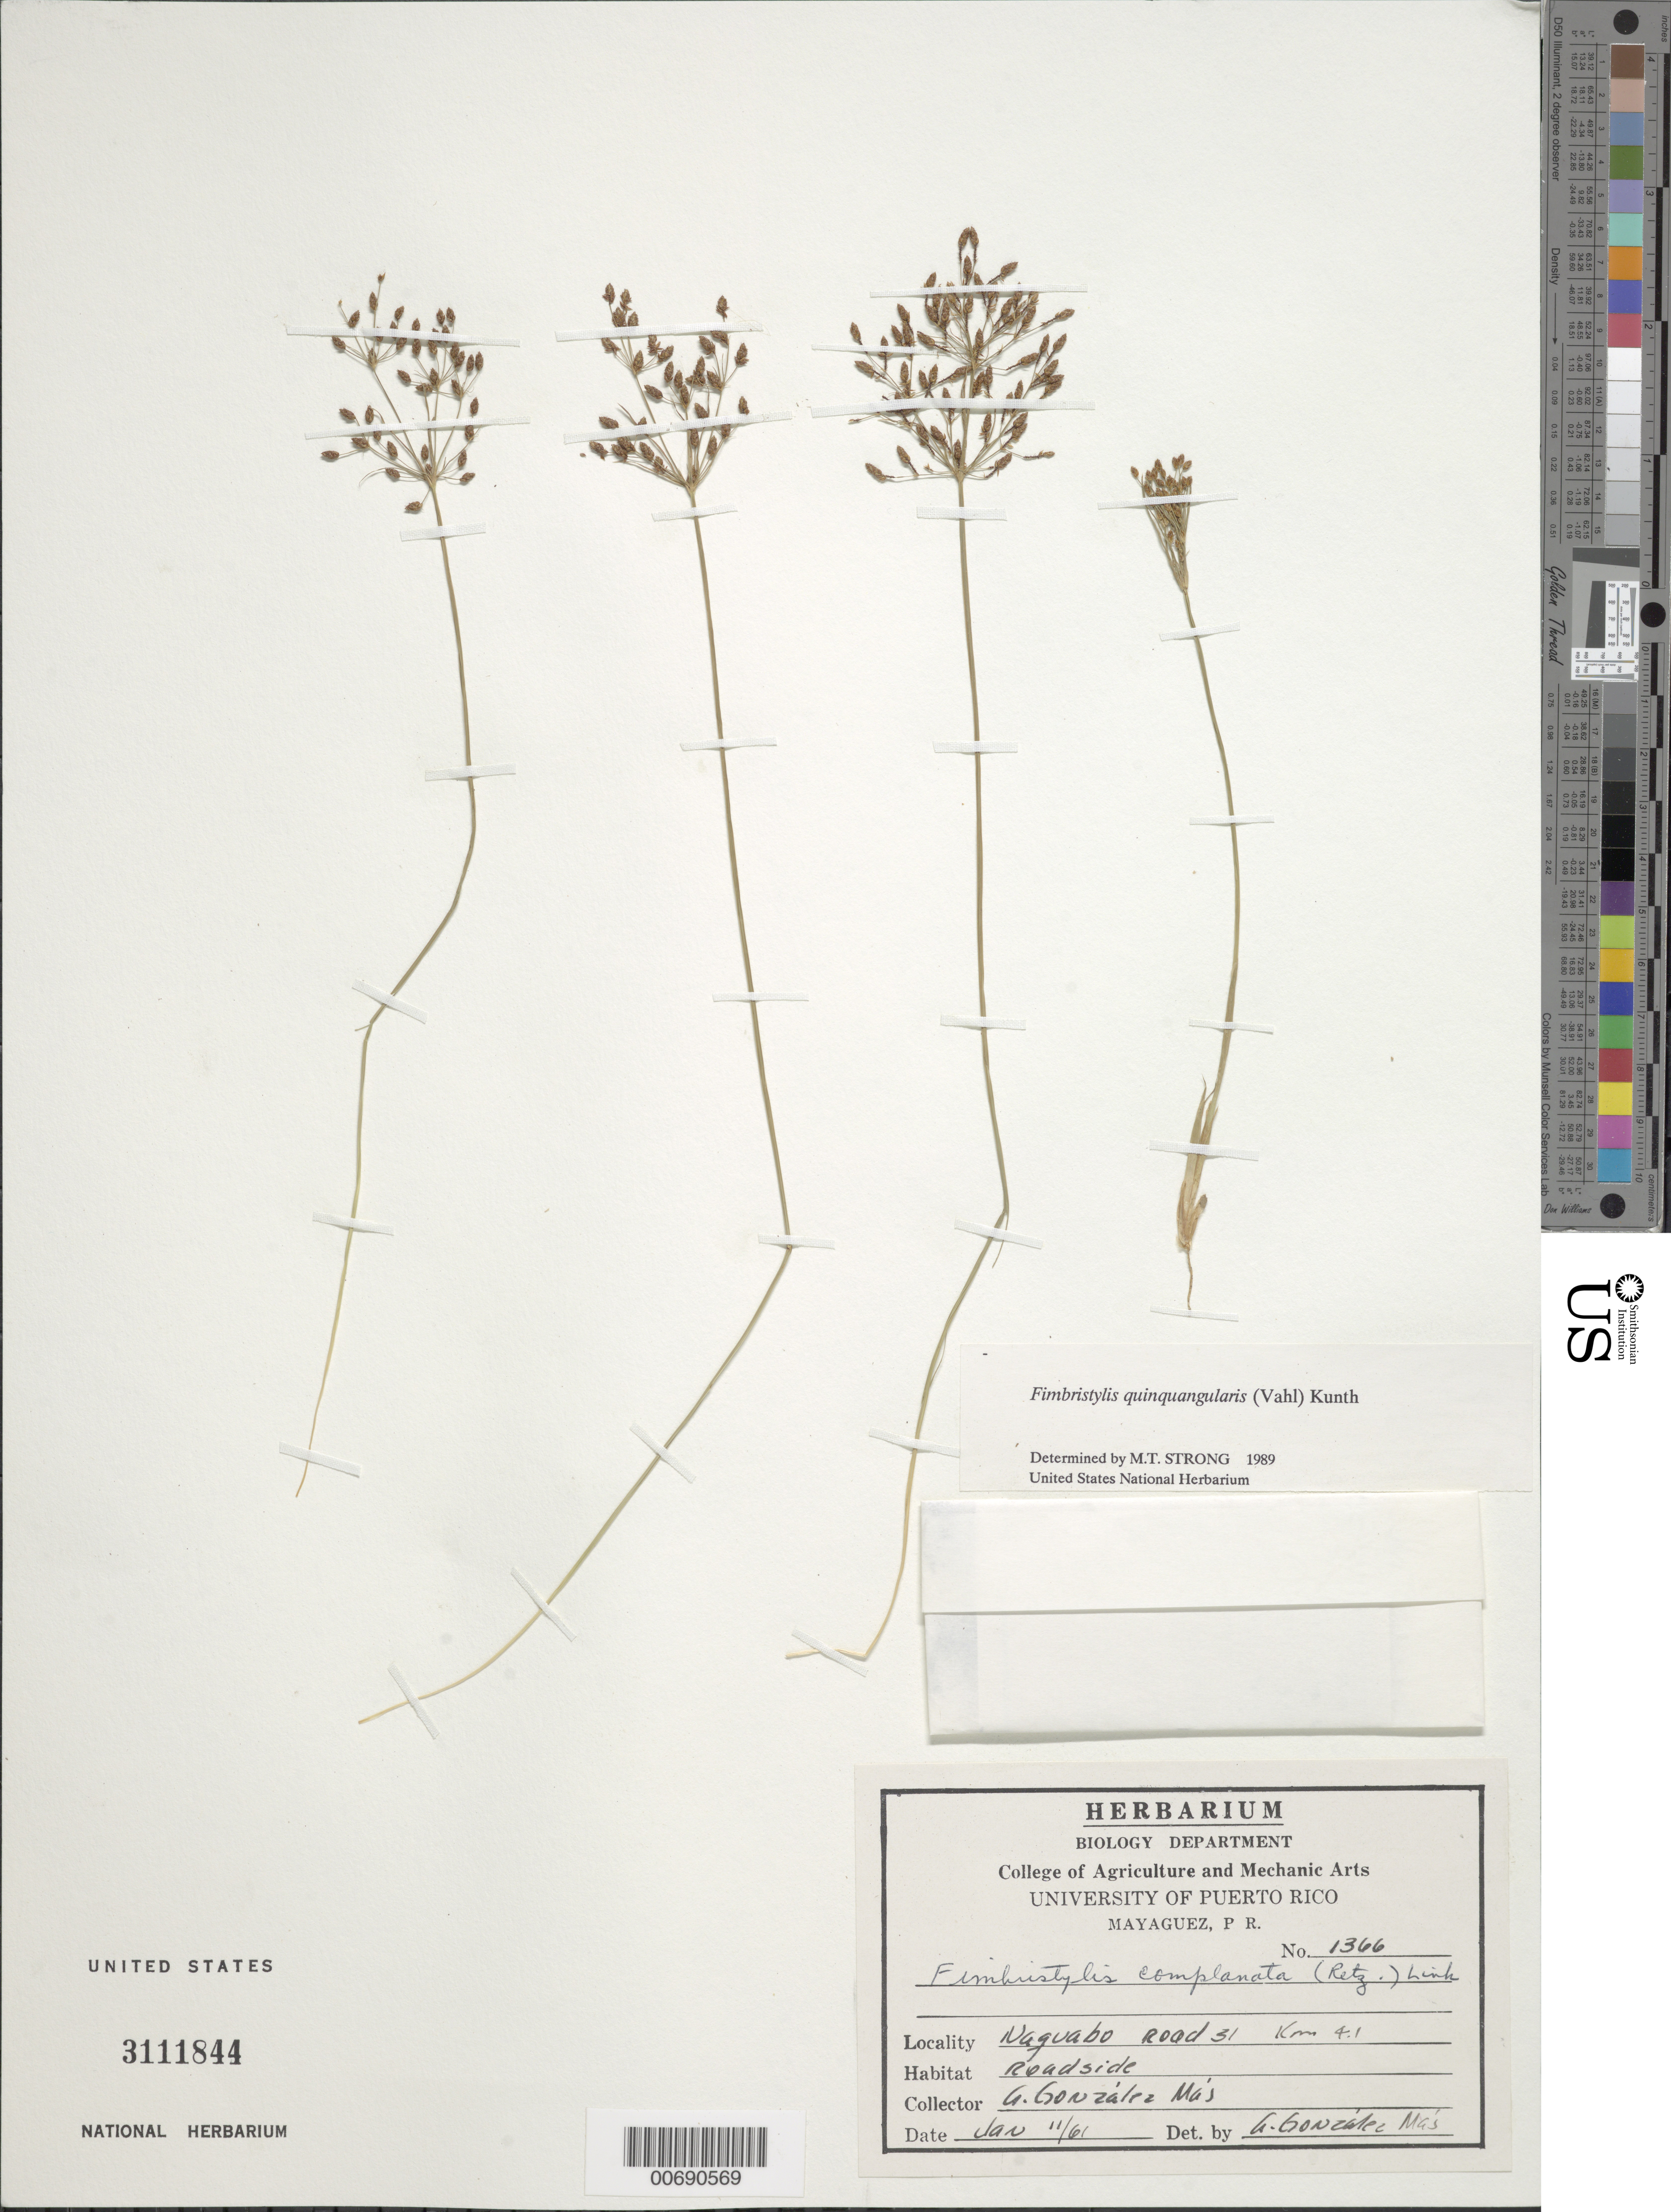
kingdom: Plantae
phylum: Tracheophyta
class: Liliopsida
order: Poales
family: Cyperaceae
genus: Fimbristylis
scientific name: Fimbristylis quinquangularis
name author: (Vahl) Kunth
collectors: A. González Más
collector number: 1366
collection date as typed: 11 Jan 1961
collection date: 1961-01-11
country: Puerto Rico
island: Greater Antilles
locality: Naguabo: Road 13, km 4.1.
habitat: roadside.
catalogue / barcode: US 3111844